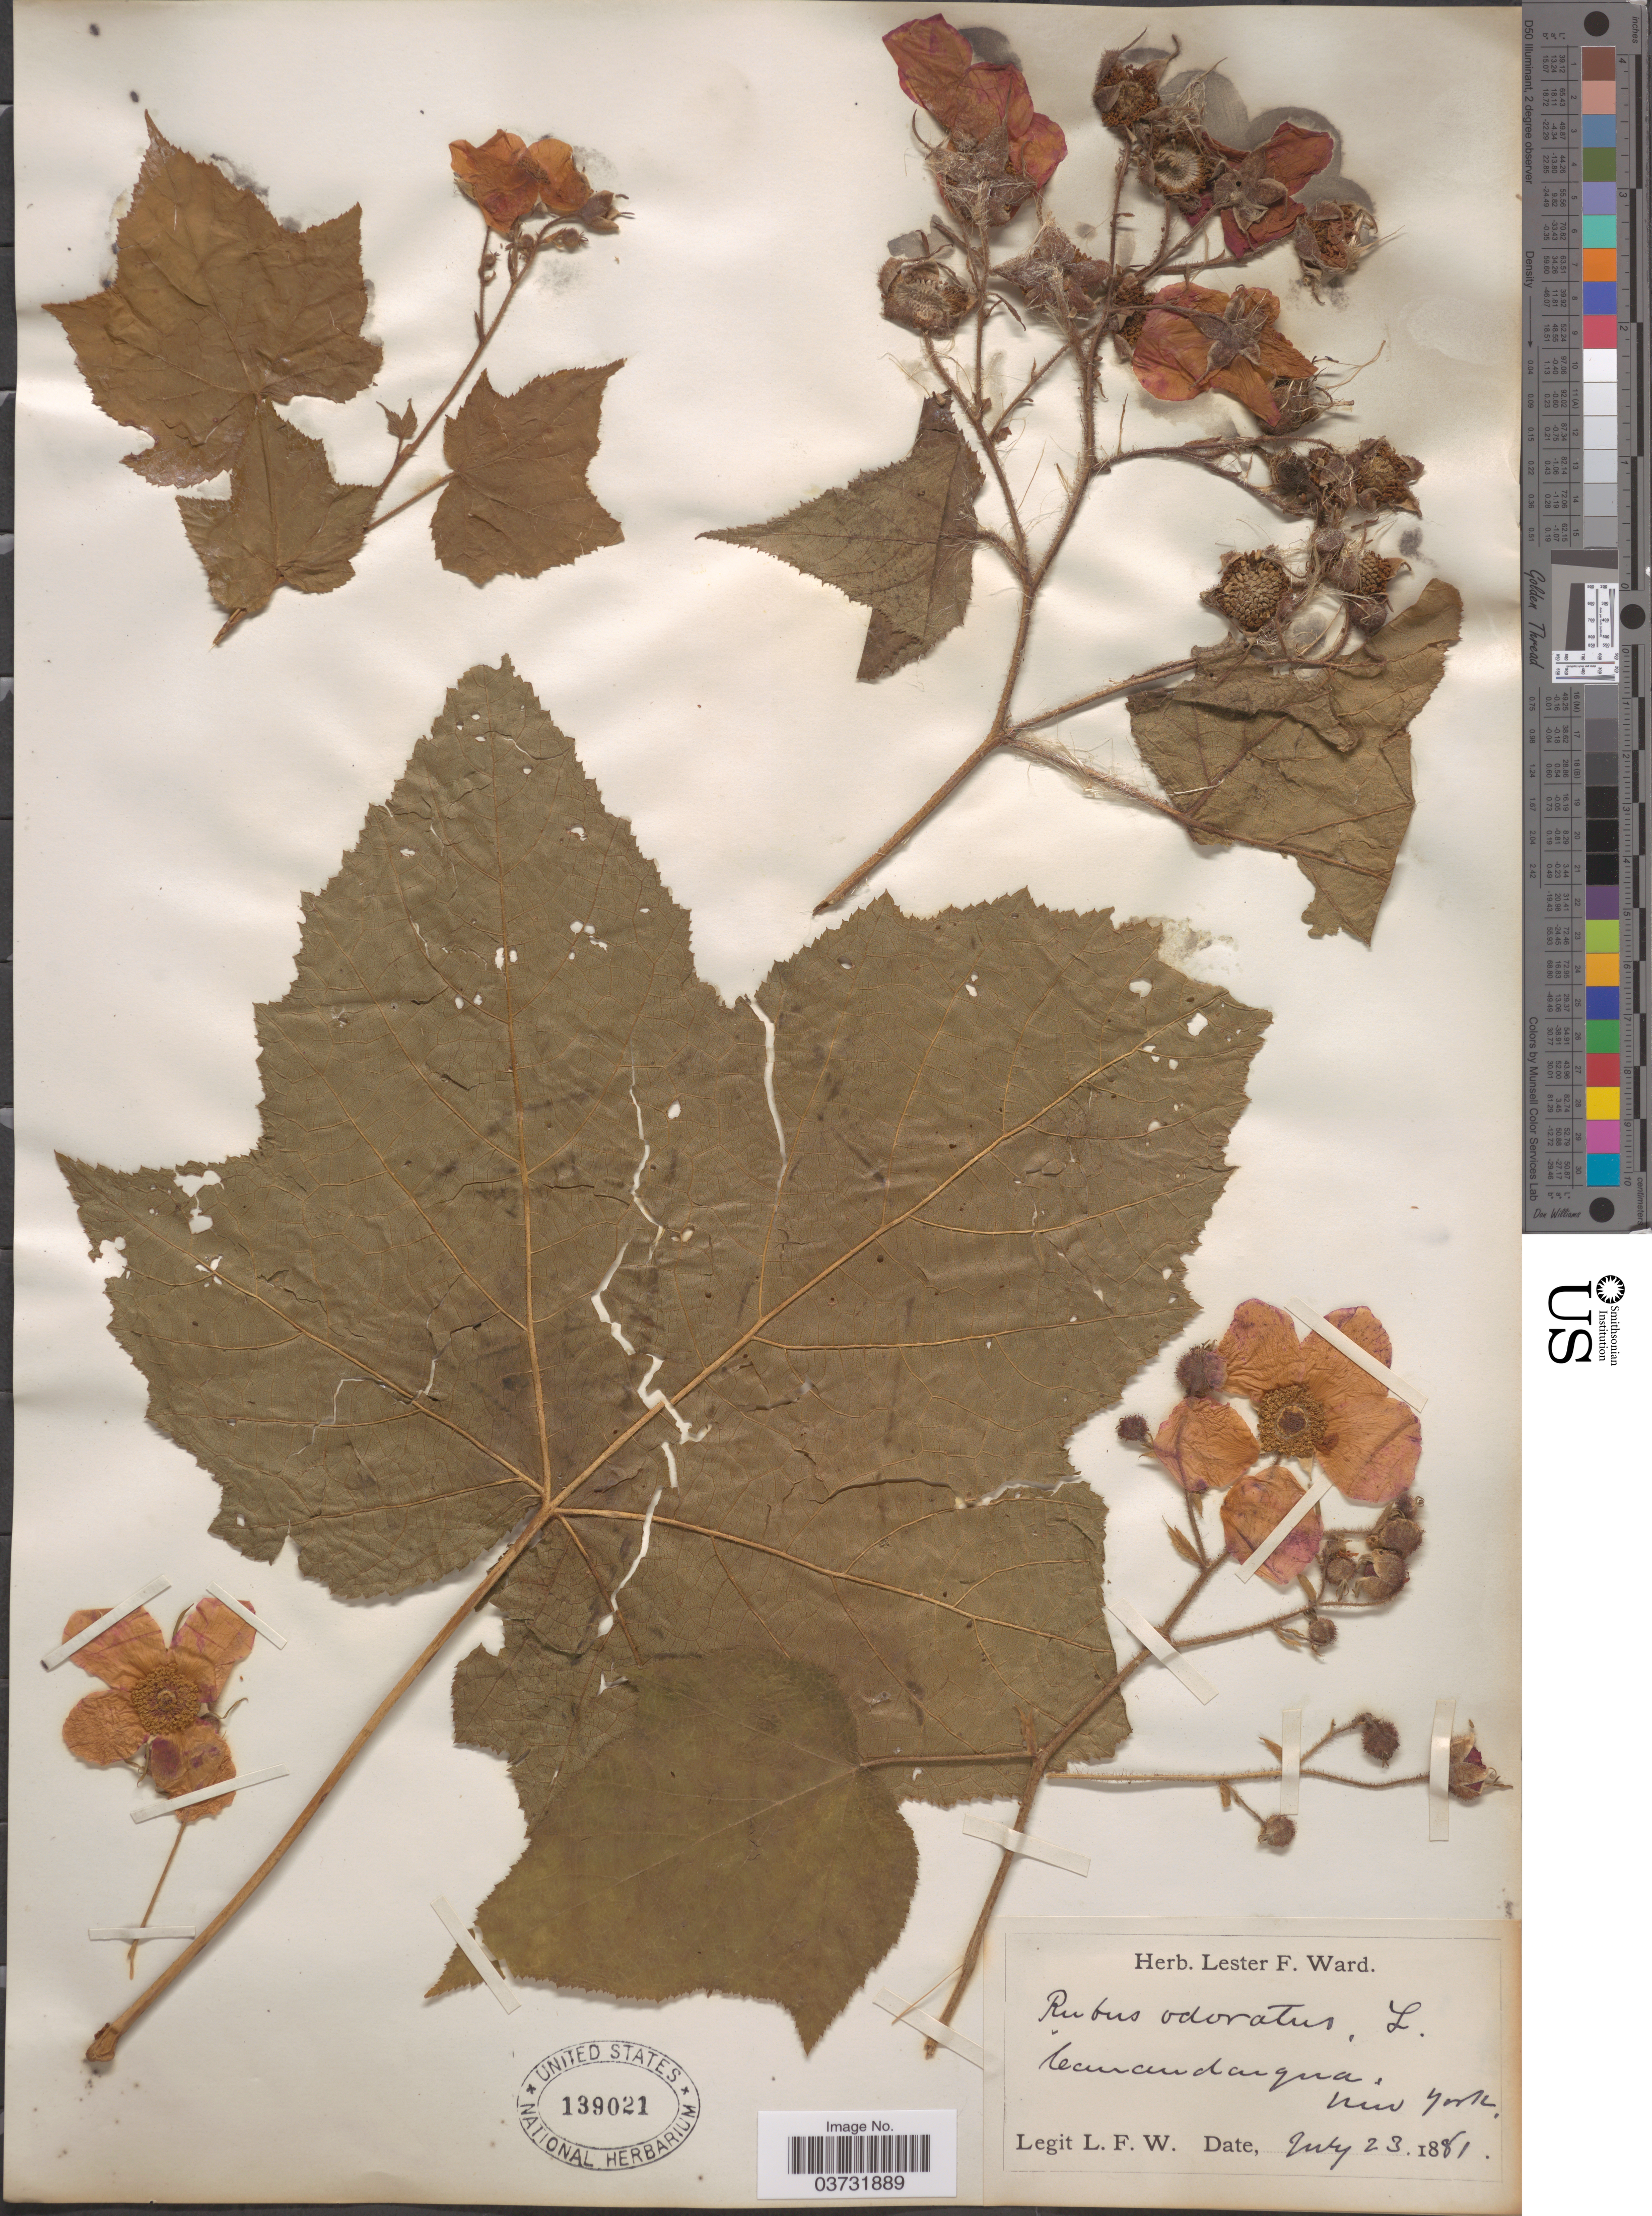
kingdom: Plantae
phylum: Tracheophyta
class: Magnoliopsida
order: Rosales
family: Rosaceae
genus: Rubus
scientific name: Rubus odoratus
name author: L.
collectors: L. F. Ward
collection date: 1881-07-23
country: United States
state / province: New York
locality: Canandaigua.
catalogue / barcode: US 139021